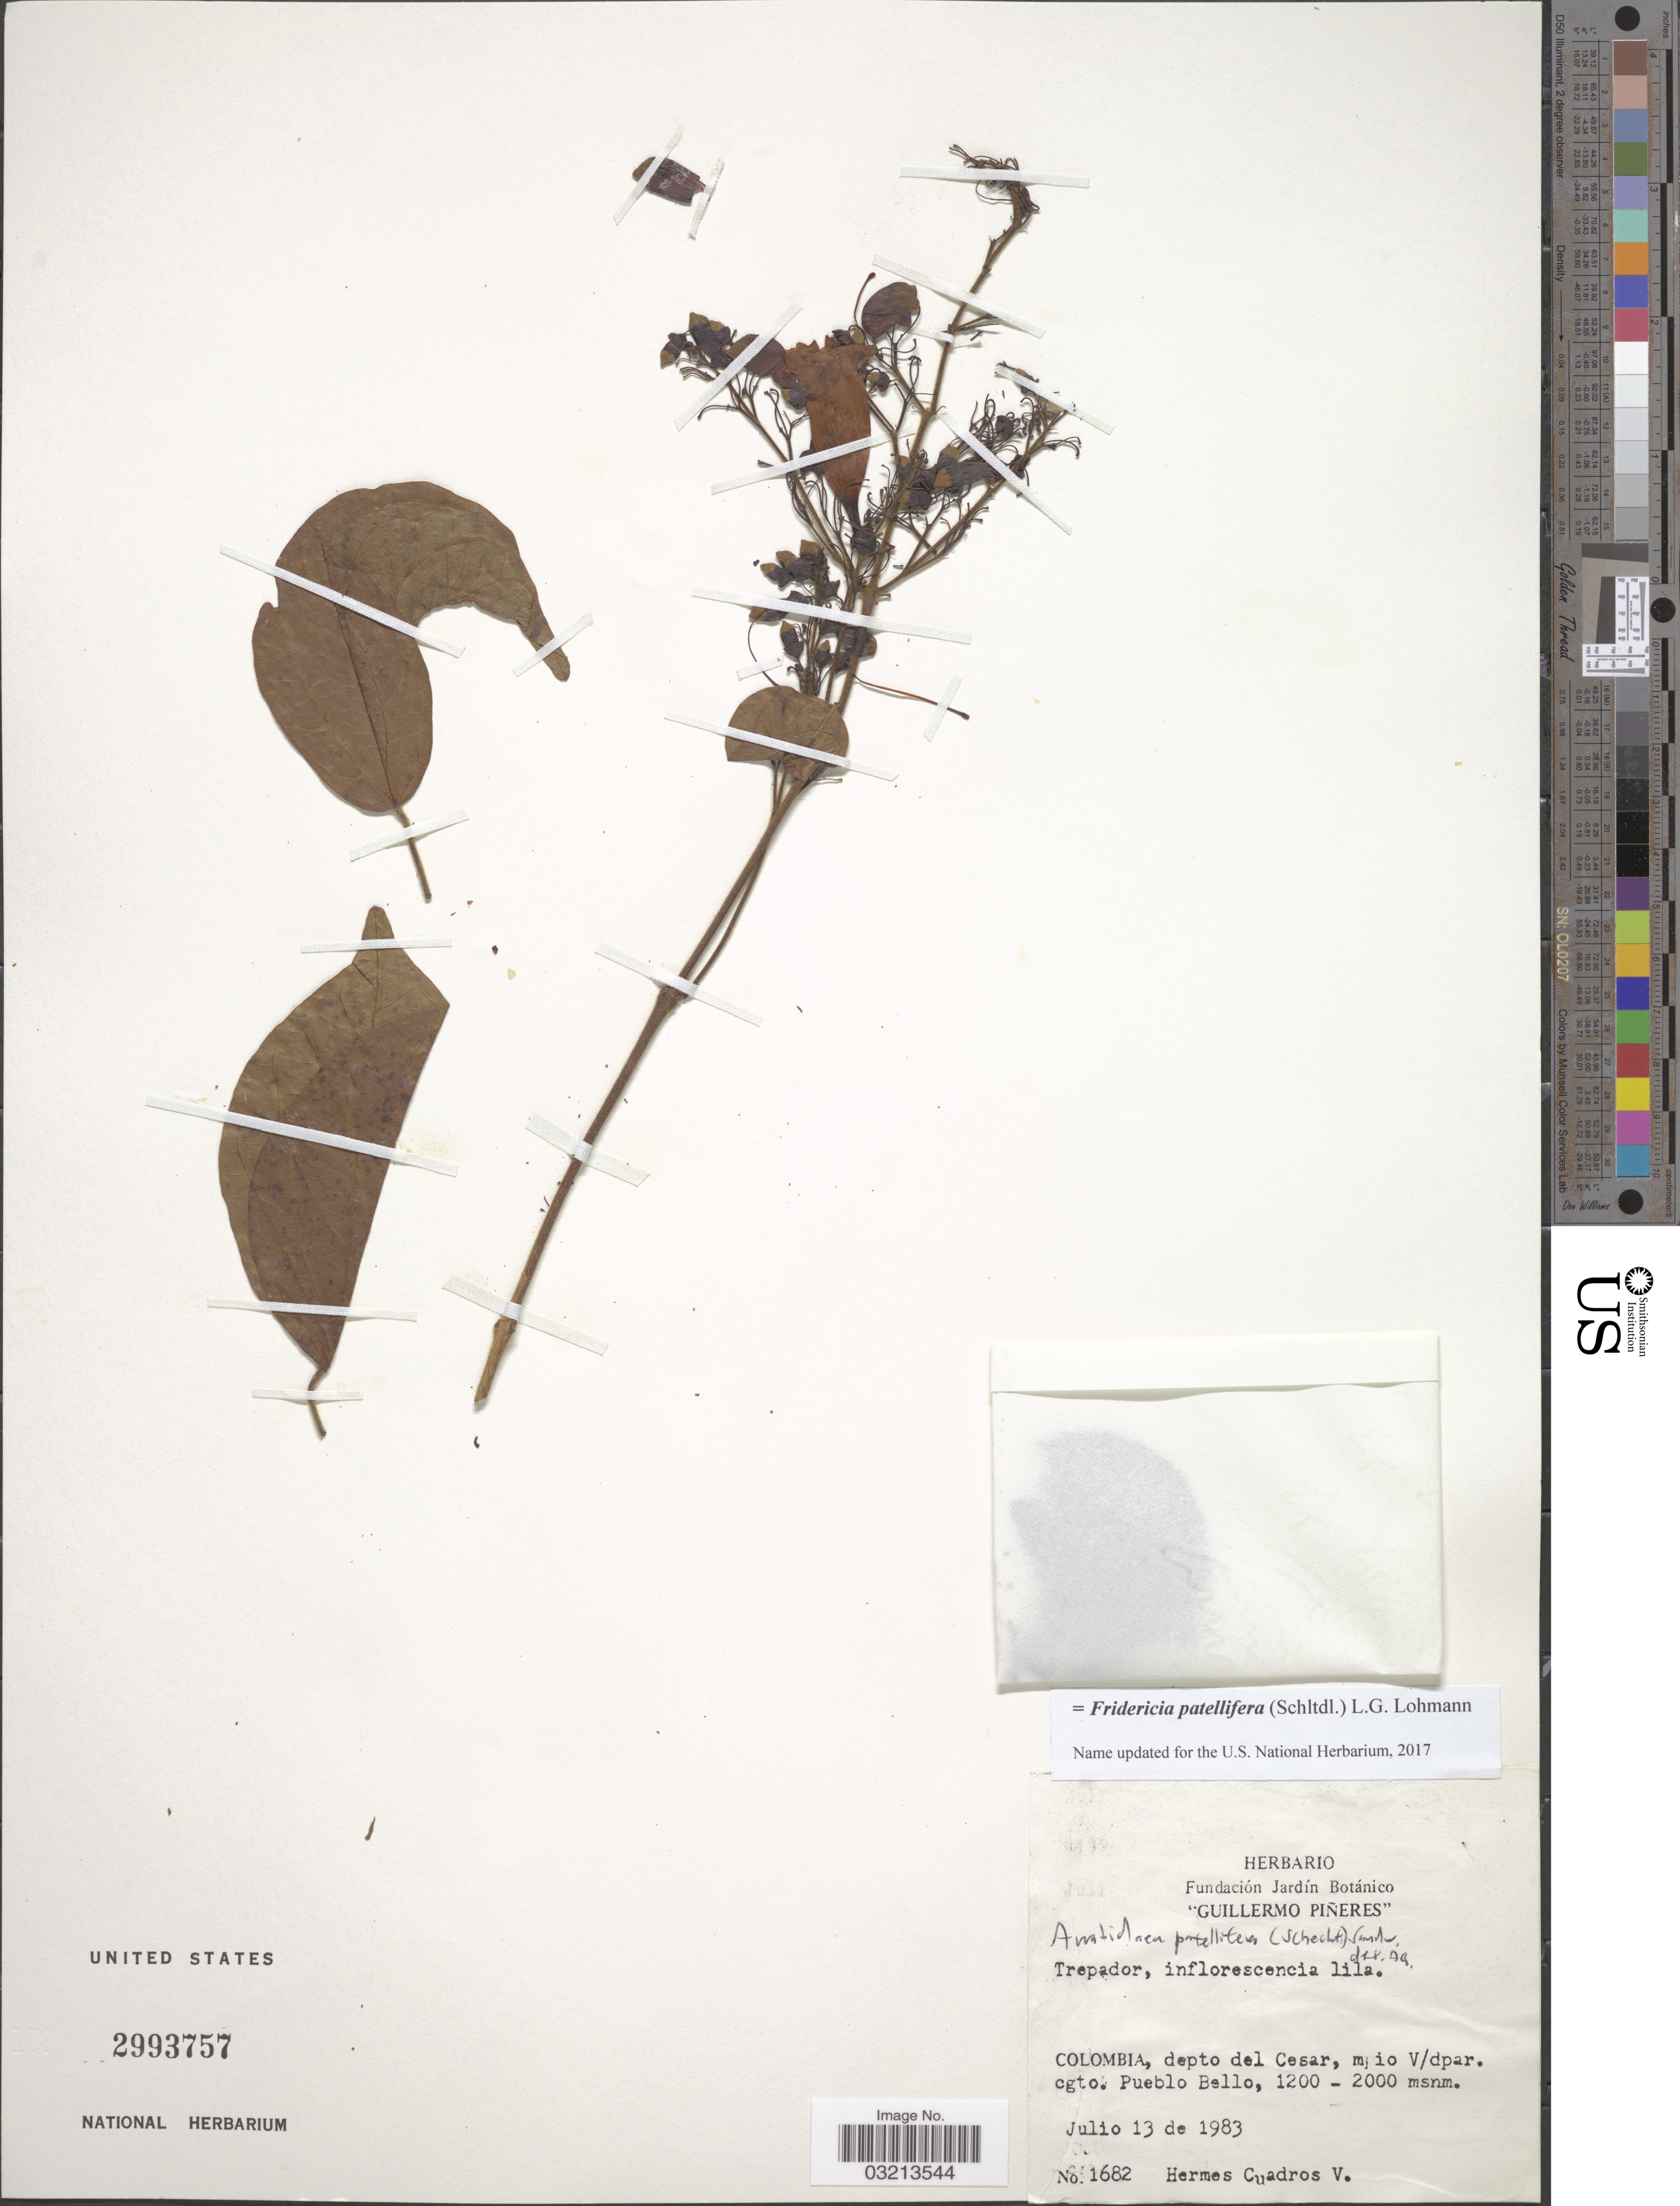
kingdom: Plantae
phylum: Tracheophyta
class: Magnoliopsida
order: Lamiales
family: Bignoniaceae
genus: Fridericia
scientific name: Fridericia patellifera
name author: (Schltdl.) L.G. Lohmann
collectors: H. Cuadros V.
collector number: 1682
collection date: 1983-07-13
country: Colombia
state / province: Cesar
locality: Depto del Cesar, mpio V/dpar. cgto. Pueblo Bello.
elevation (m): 1200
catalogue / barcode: US 2993757